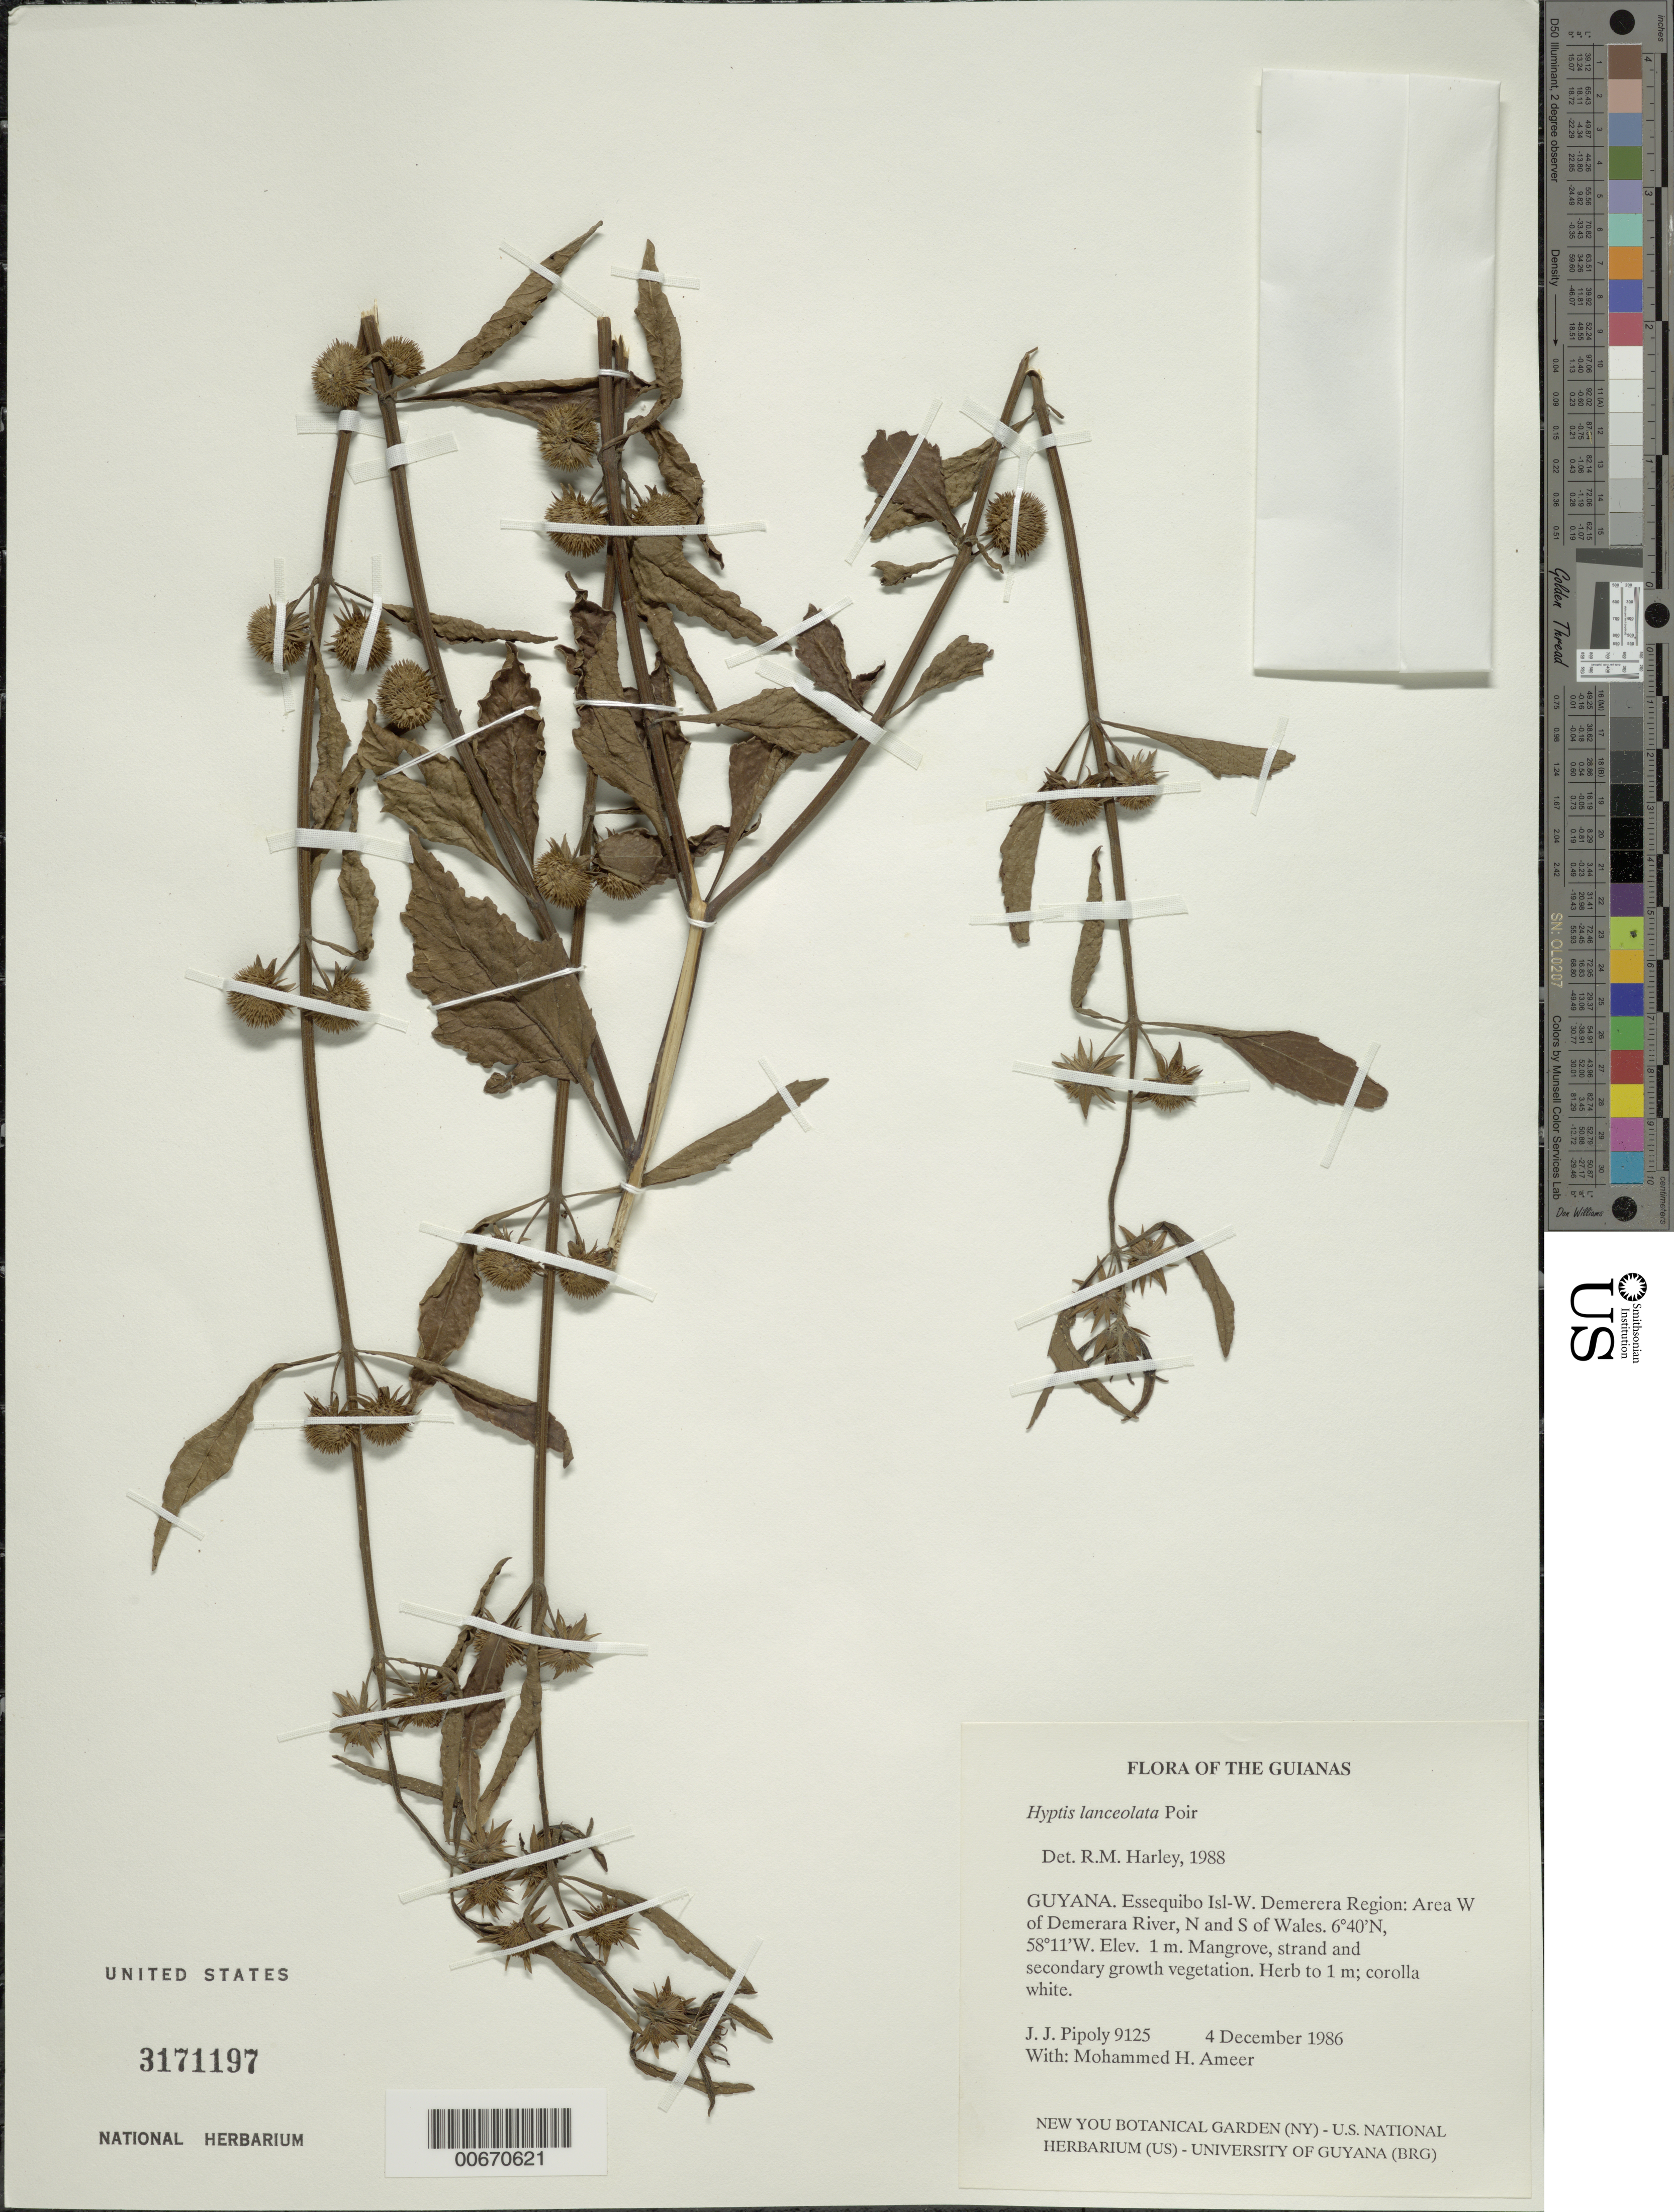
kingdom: Plantae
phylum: Tracheophyta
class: Magnoliopsida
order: Lamiales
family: Lamiaceae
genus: Hyptis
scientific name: Hyptis lanceolata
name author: Poir.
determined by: Harley, R. M.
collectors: J. J. Pipoly & M. Ameer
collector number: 9125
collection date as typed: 4 December 1986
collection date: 1986-12-04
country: Guyana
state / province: Essequibo Isl-W. Demerara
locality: Area W of Demerara River, N and S of Wales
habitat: Mangrove, strand and secondary growth vegetation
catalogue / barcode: US 3171197